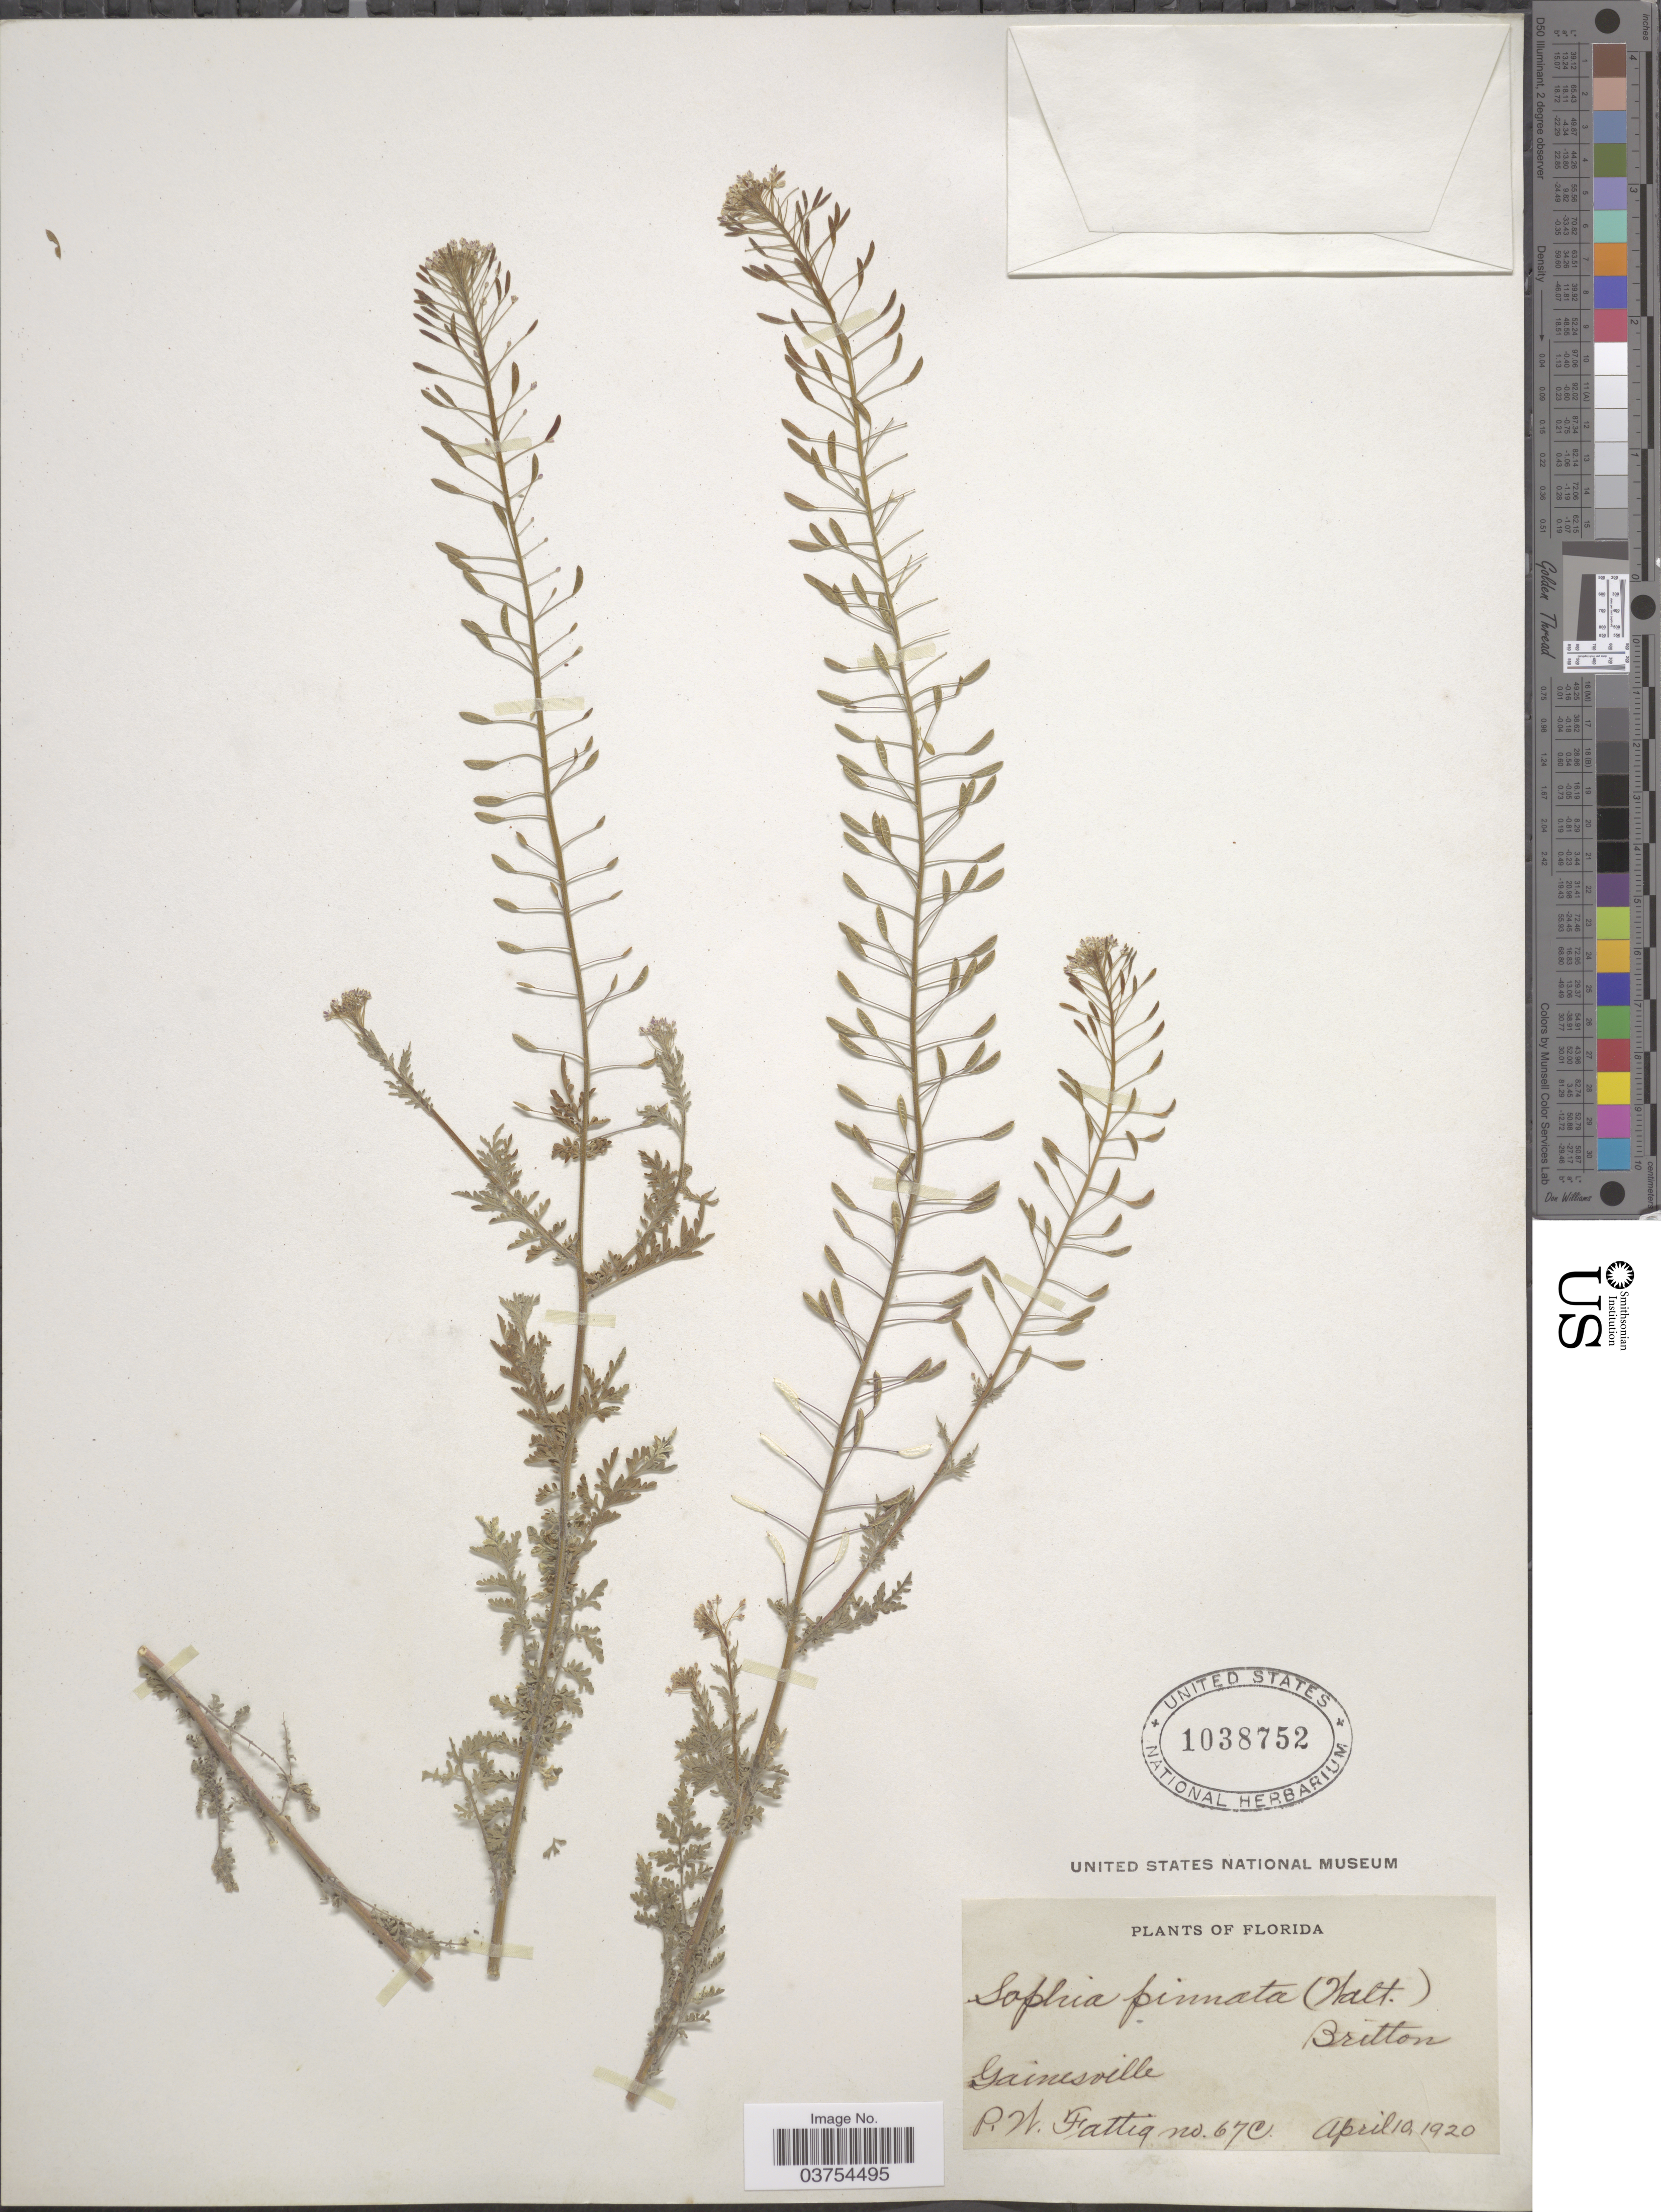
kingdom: Plantae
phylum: Tracheophyta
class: Magnoliopsida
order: Brassicales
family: Brassicaceae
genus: Descurainia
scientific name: Descurainia pinnata subsp. typica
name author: (C.A. Mey.) Detling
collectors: P. Fattig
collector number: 67C*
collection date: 1920-04-10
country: United States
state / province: Florida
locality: Gainesville.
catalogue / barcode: US 1038752